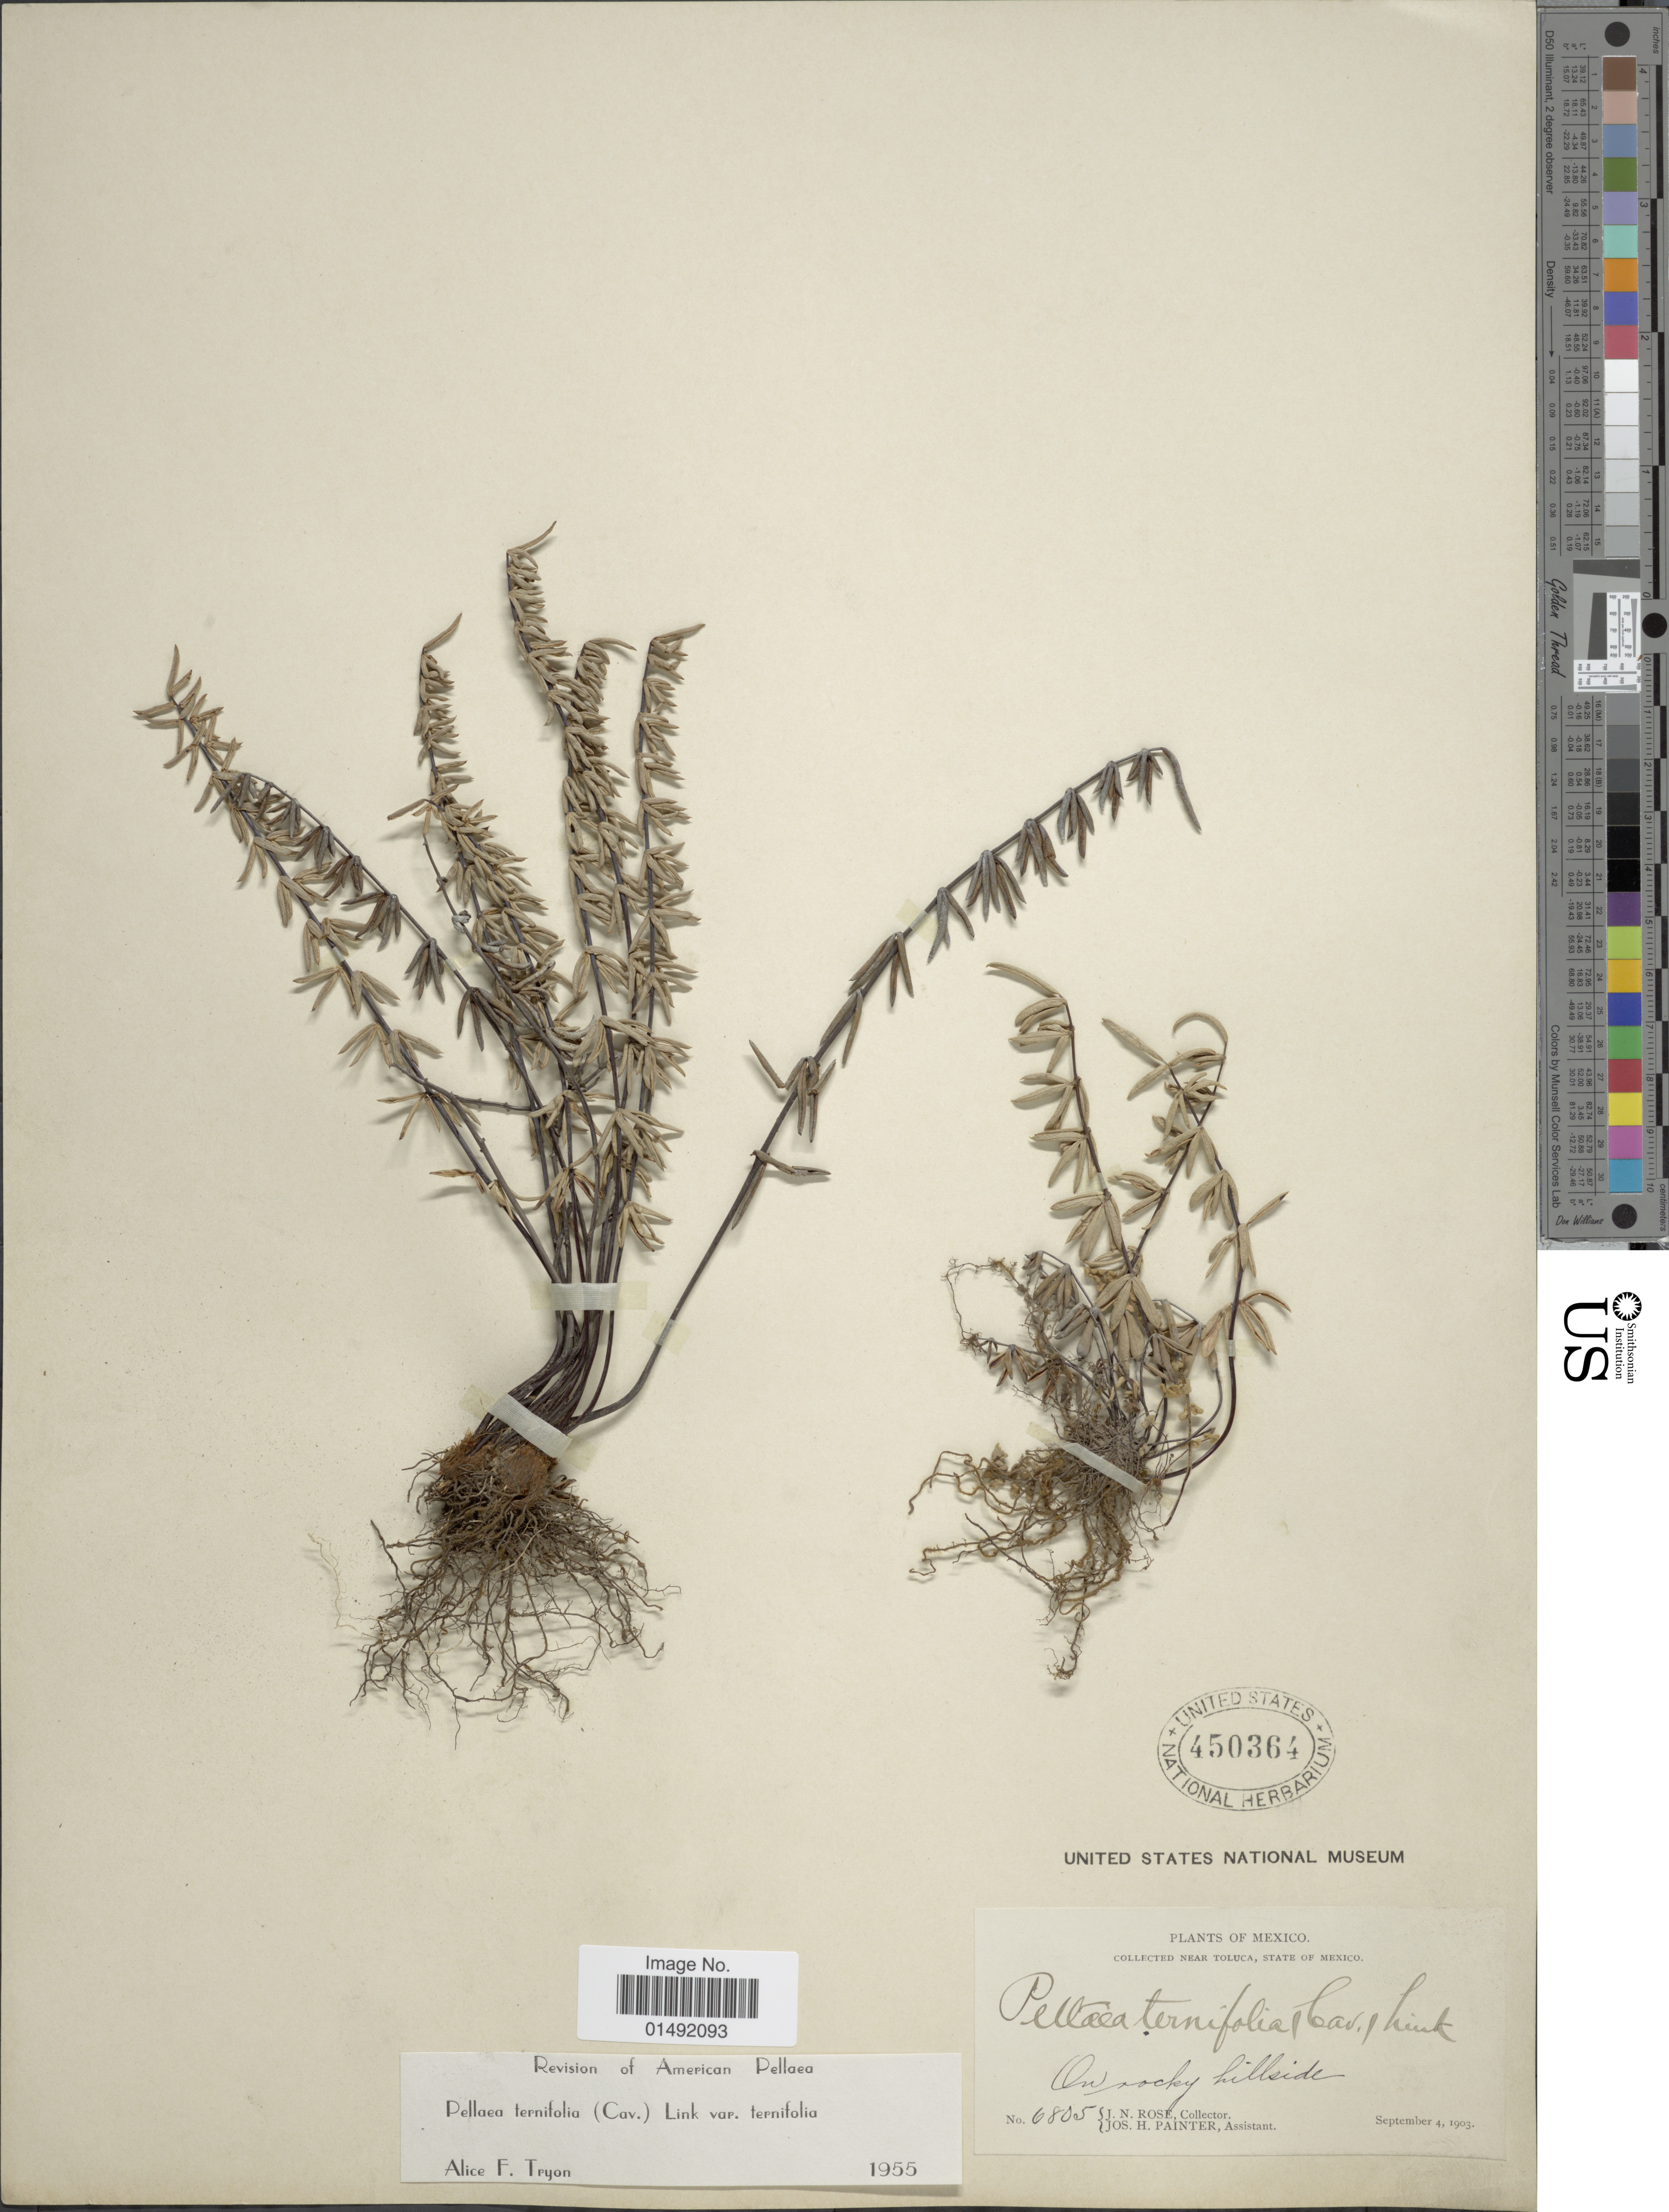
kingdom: Plantae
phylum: Tracheophyta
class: Polypodiopsida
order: Polypodiales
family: Pteridaceae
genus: Pellaea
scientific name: Pellaea ternifolia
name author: (Cav.) Link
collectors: J. N. Rose & J. H. Painter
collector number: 6805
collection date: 1903-09-04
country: Mexico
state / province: México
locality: Near Toluca, On rocky hillside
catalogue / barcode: US 450364